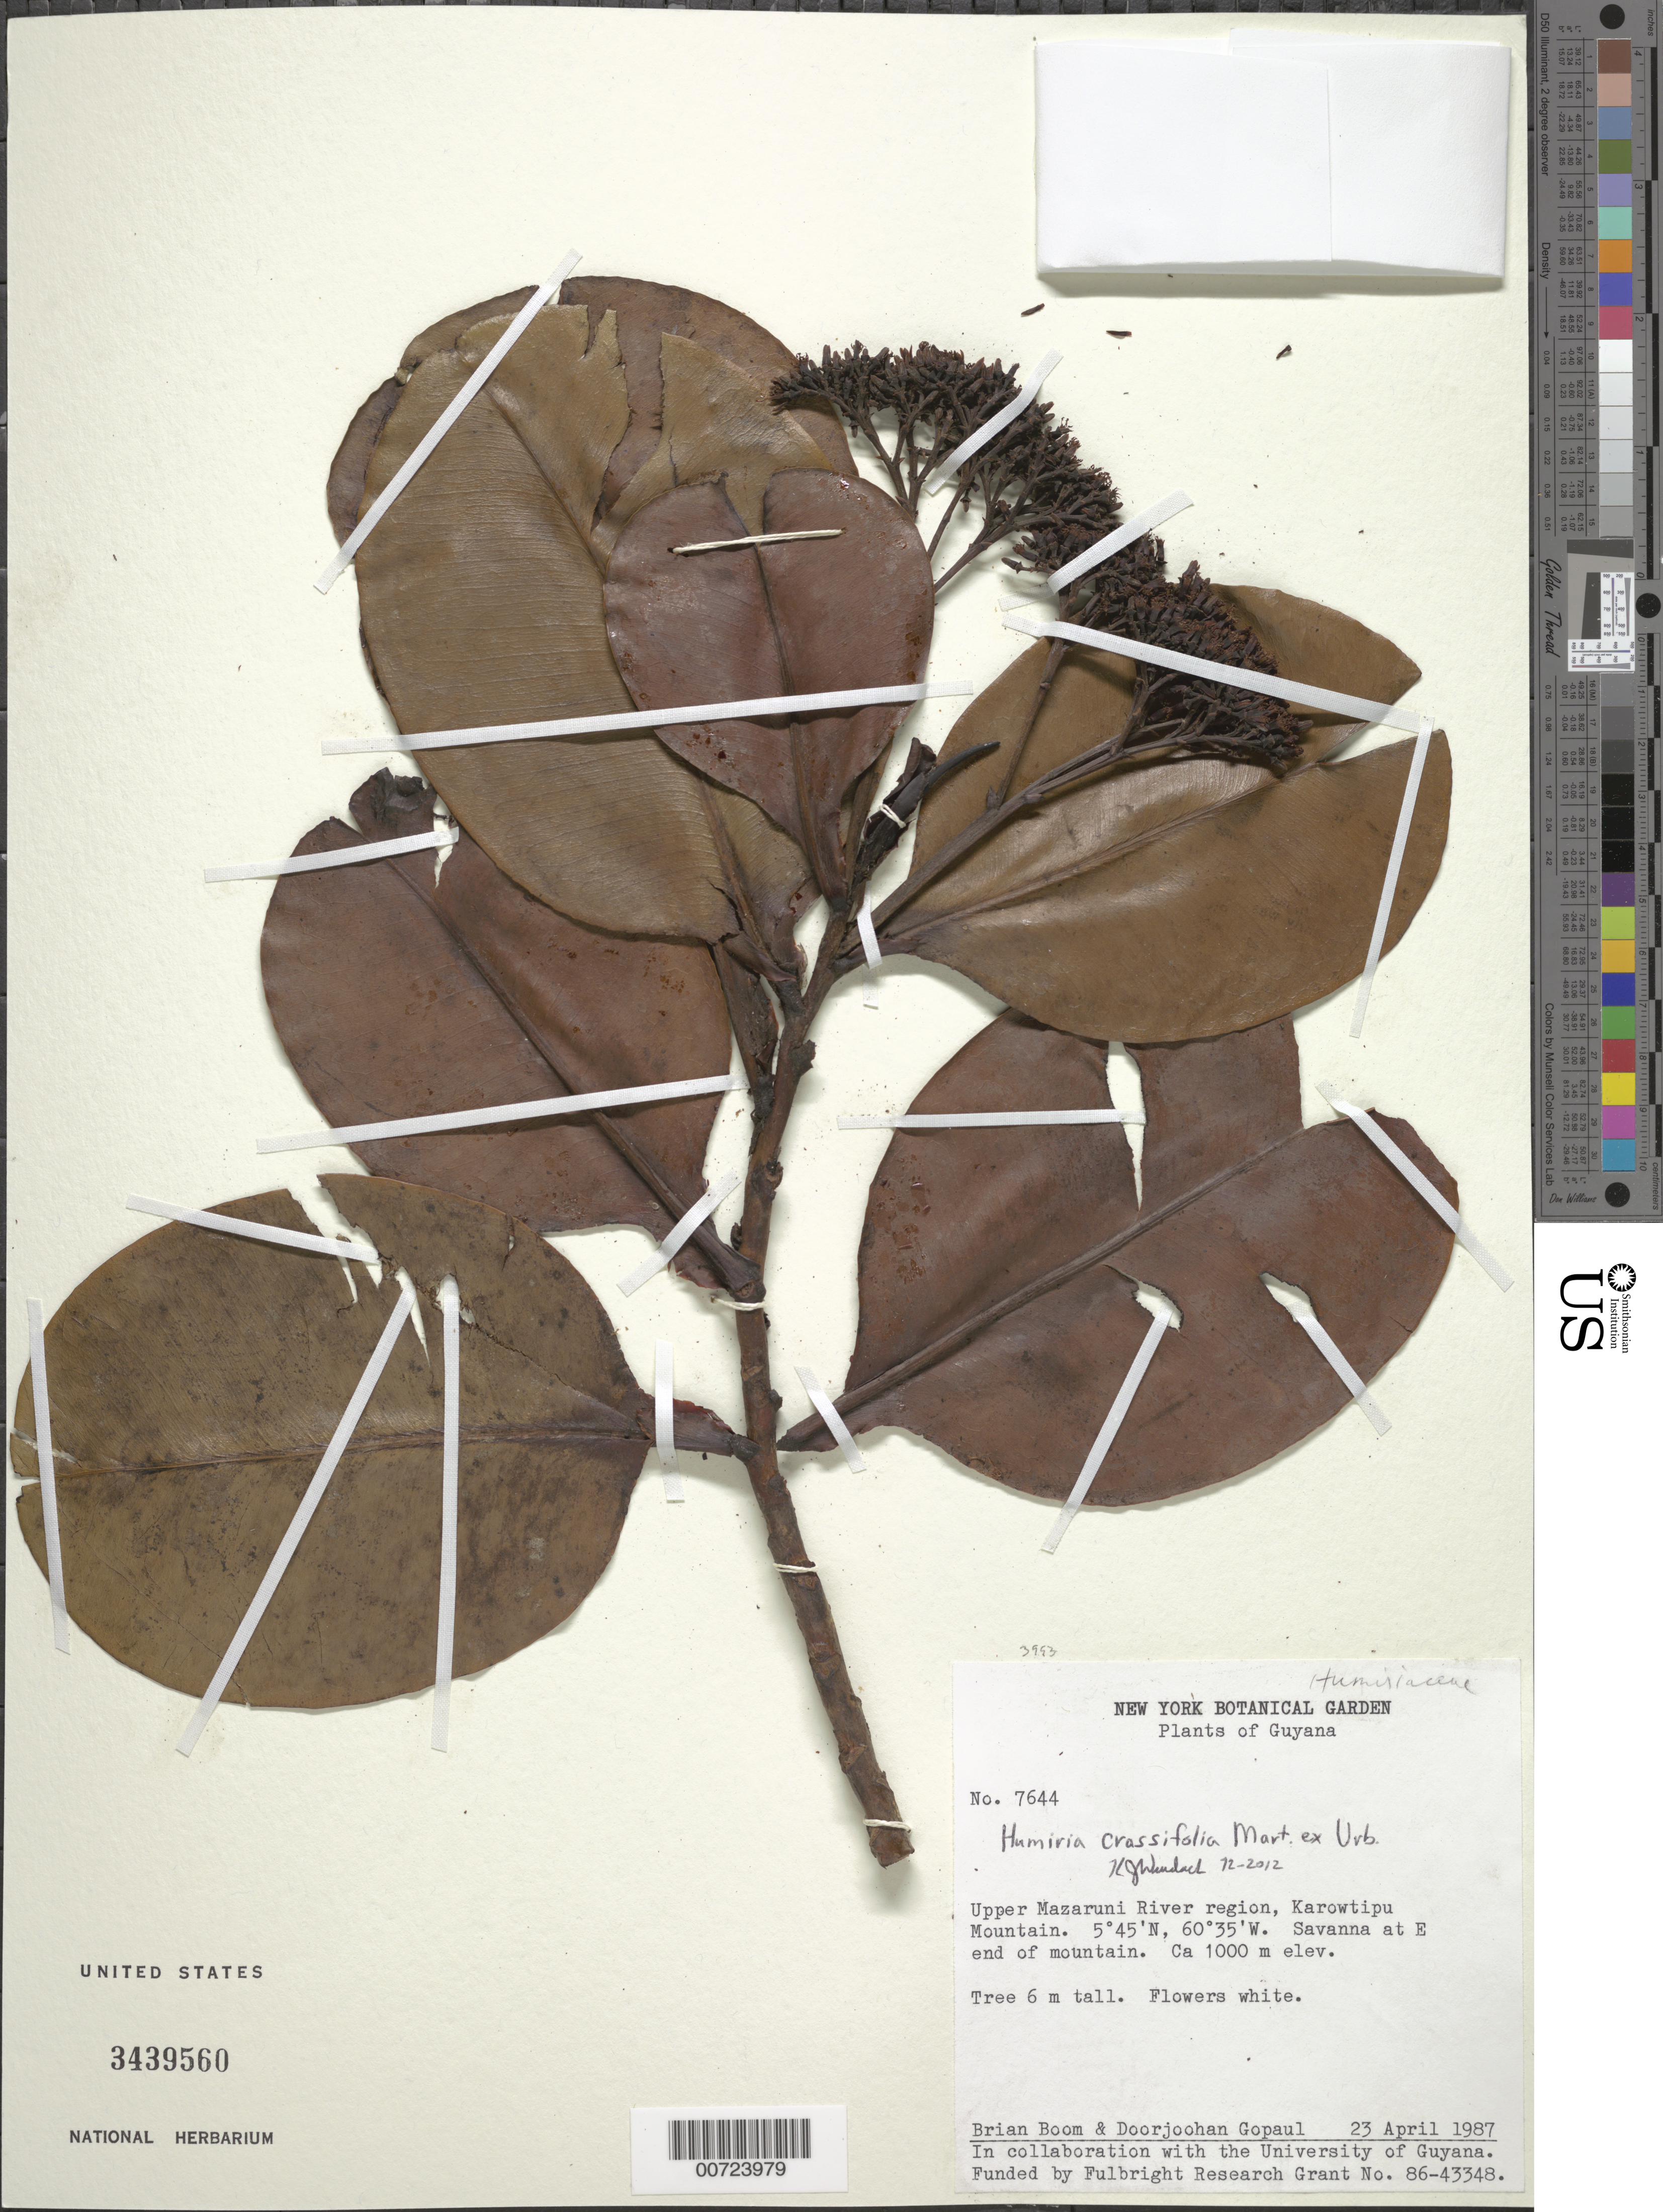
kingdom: Plantae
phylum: Tracheophyta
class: Magnoliopsida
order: Malpighiales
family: Humiriaceae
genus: Humiria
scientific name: Humiria sp.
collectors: B. M. Boom & D. Gopaul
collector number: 7649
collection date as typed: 23-Apr-87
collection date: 1987-04-23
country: Guyana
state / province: Cuyuni-Mazaruni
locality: Karowtipu Mt., upper Mazaruni R. region, eastern end of Mt.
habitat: Savanna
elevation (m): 1000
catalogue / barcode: US 3439560